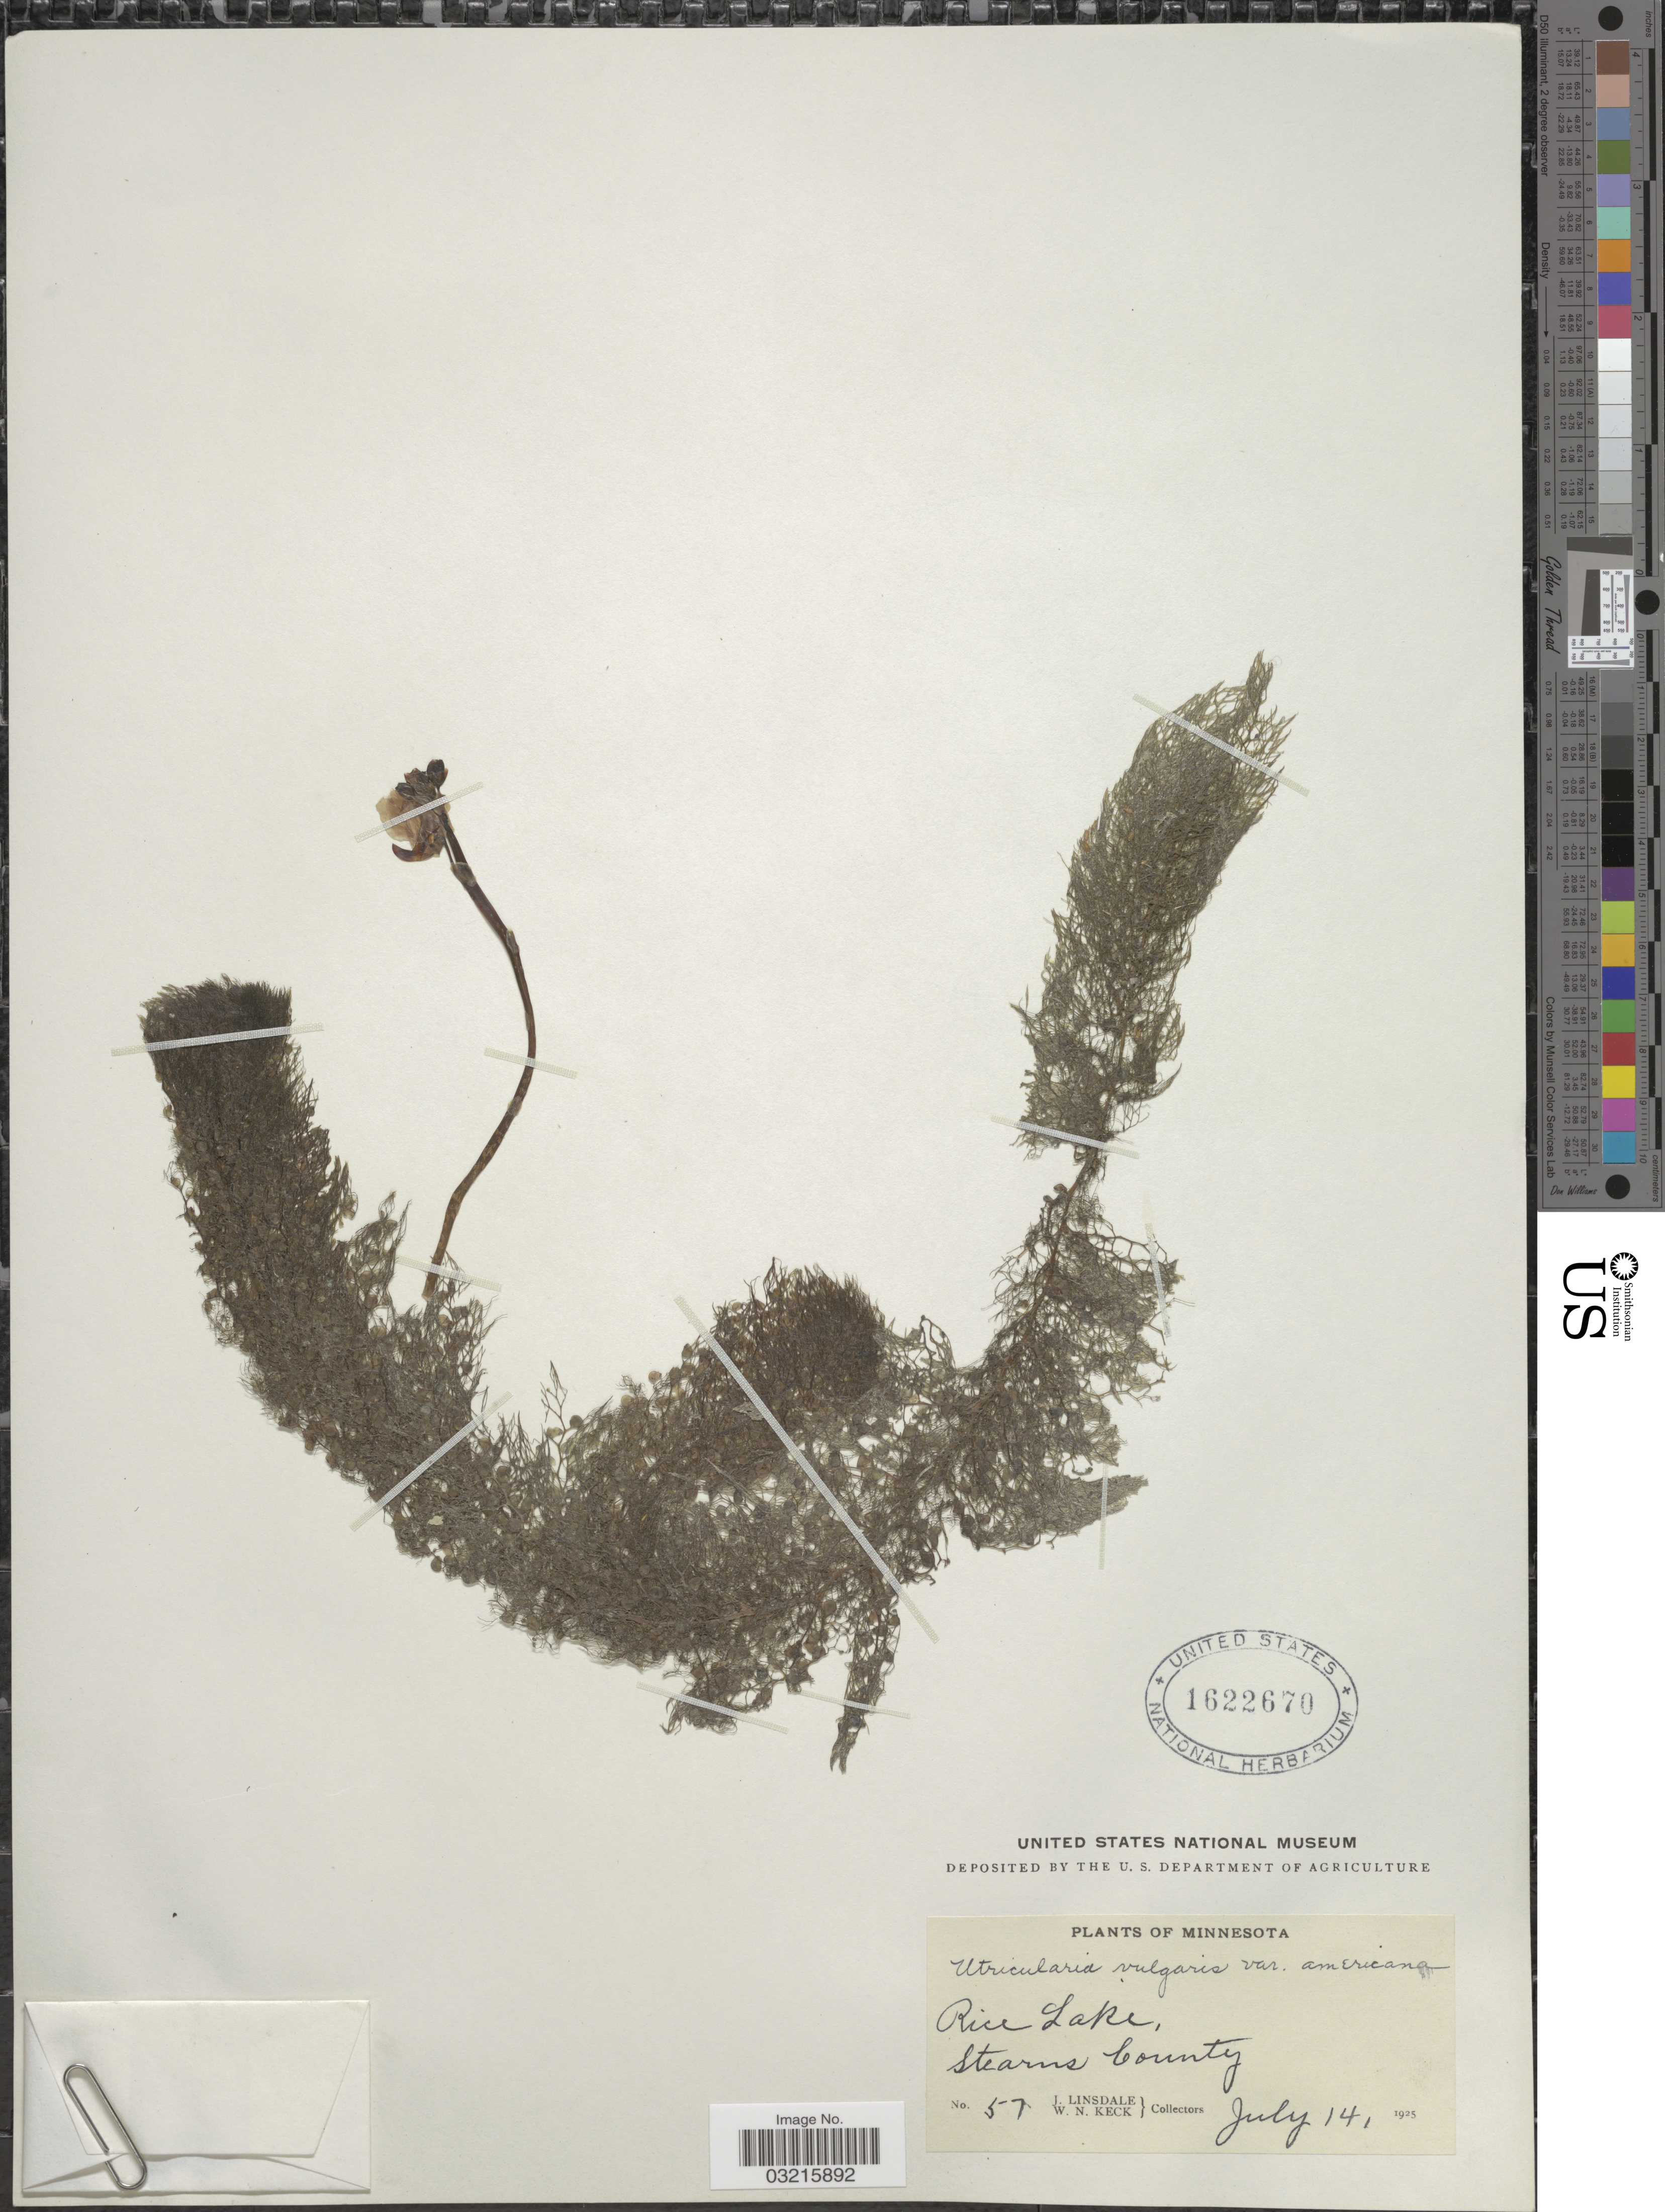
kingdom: Plantae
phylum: Tracheophyta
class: Magnoliopsida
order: Lamiales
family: Lentibulariaceae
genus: Utricularia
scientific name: Utricularia vulgaris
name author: L.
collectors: J. Linsdale & W. Keck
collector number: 57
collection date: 1925-07-14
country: United States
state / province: Minnesota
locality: Rice Lake, Stearns County.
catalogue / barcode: US 1622670